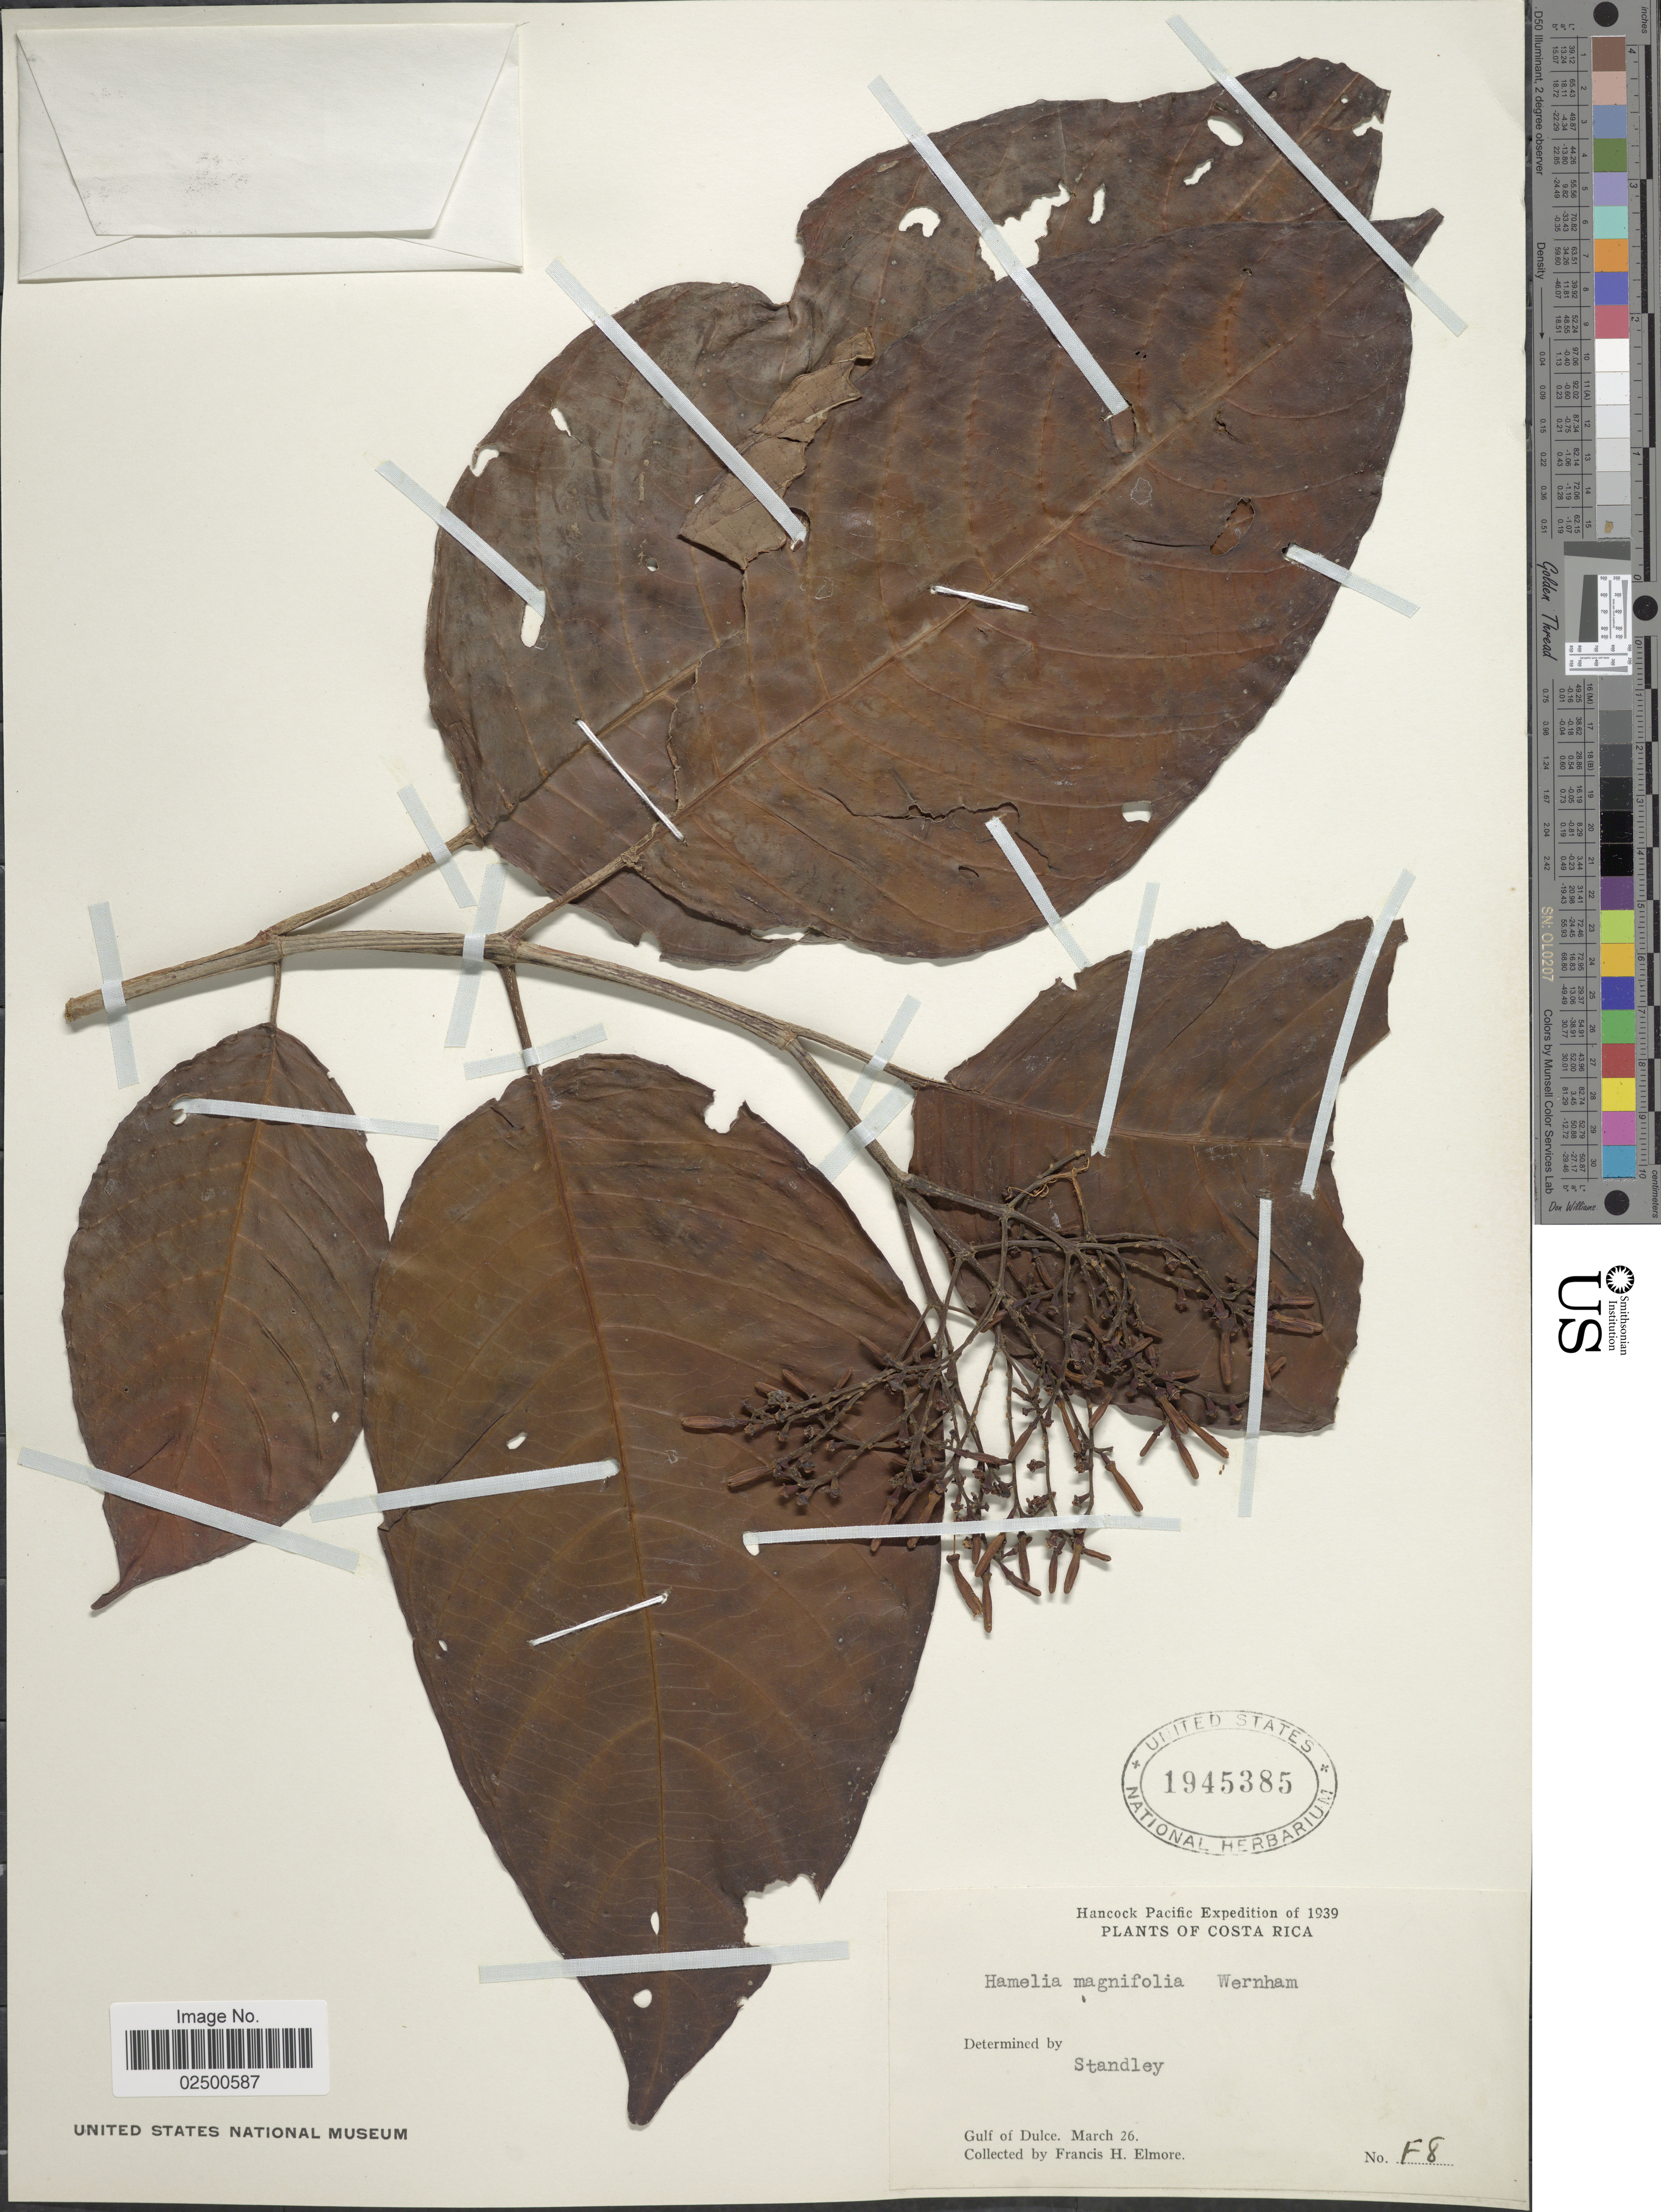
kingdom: Plantae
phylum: Tracheophyta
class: Magnoliopsida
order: Gentianales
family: Rubiaceae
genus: Hamelia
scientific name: Hamelia magnifolia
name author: Wernham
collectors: F. H. Elmore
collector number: F8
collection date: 1939-03-26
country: Panama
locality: Gulf of Dulce.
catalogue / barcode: US 1945385